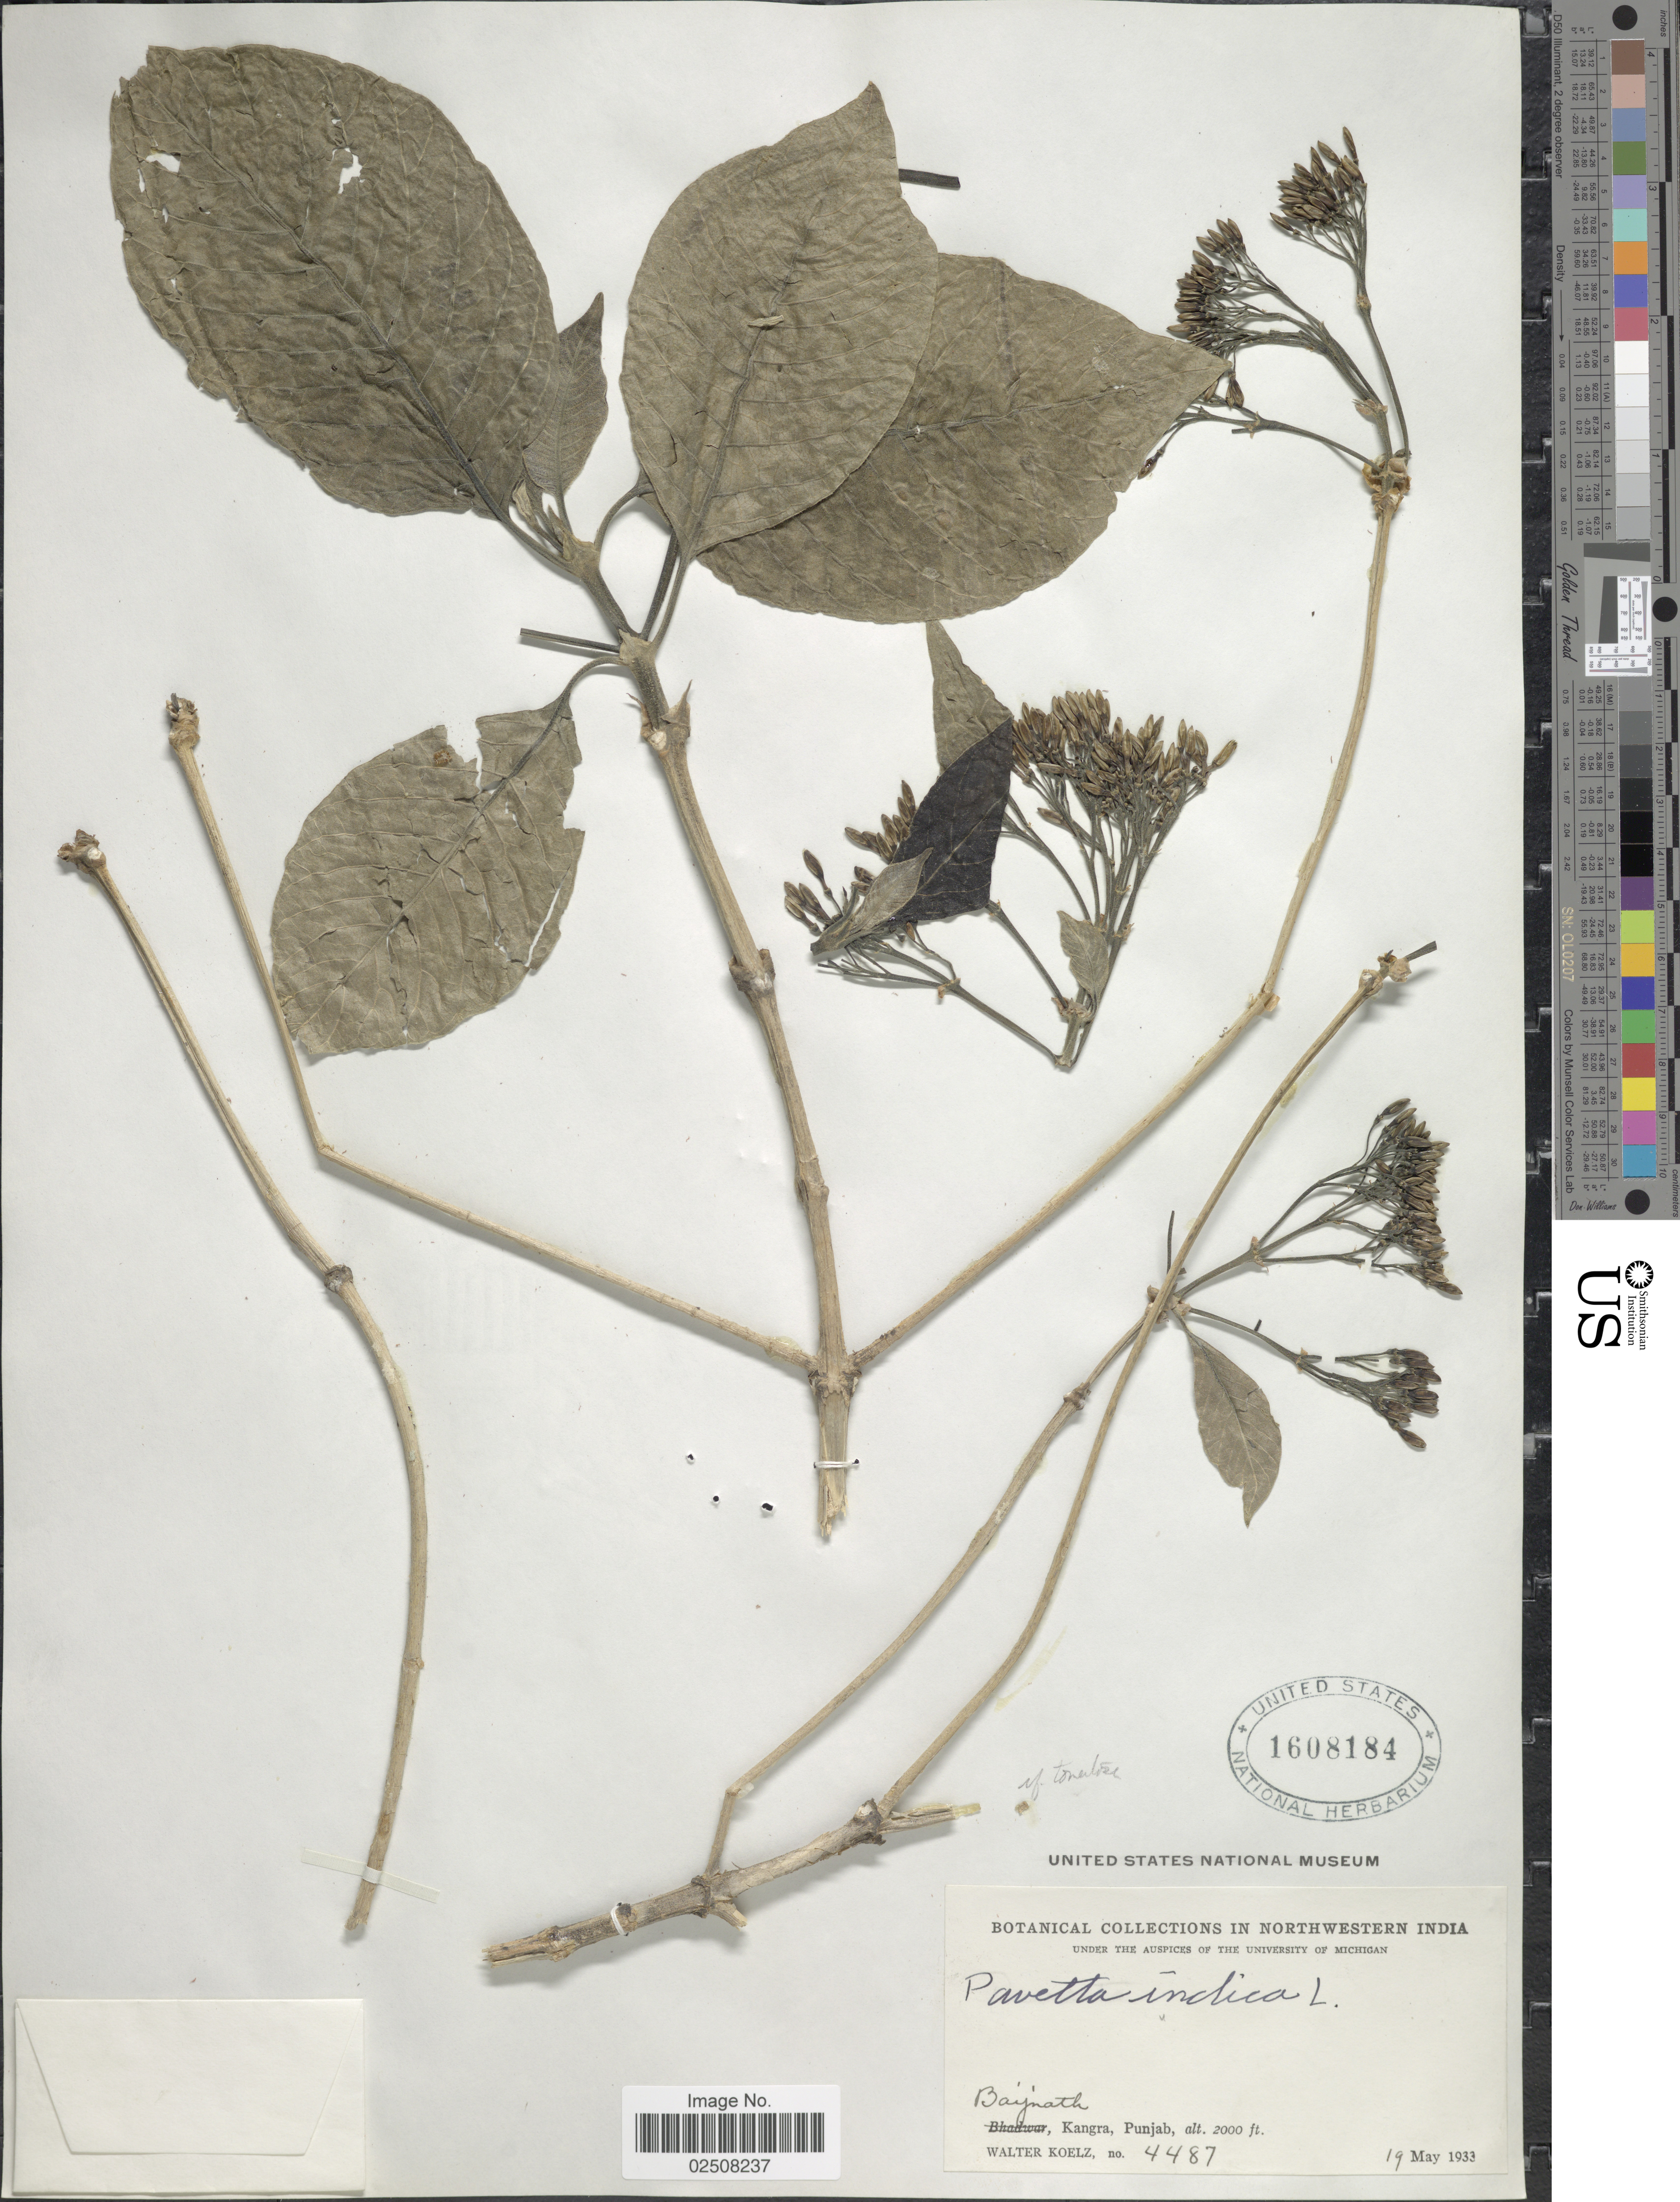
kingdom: Plantae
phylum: Tracheophyta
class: Magnoliopsida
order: Gentianales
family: Rubiaceae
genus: Pavetta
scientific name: Pavetta tomentosa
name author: Roxb. ex Sm.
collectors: W. N. Koelz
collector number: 4487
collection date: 1933-05-19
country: India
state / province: Punjab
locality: In Northwestern India, Baijnath, Kangra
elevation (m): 610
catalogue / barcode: US 1608184